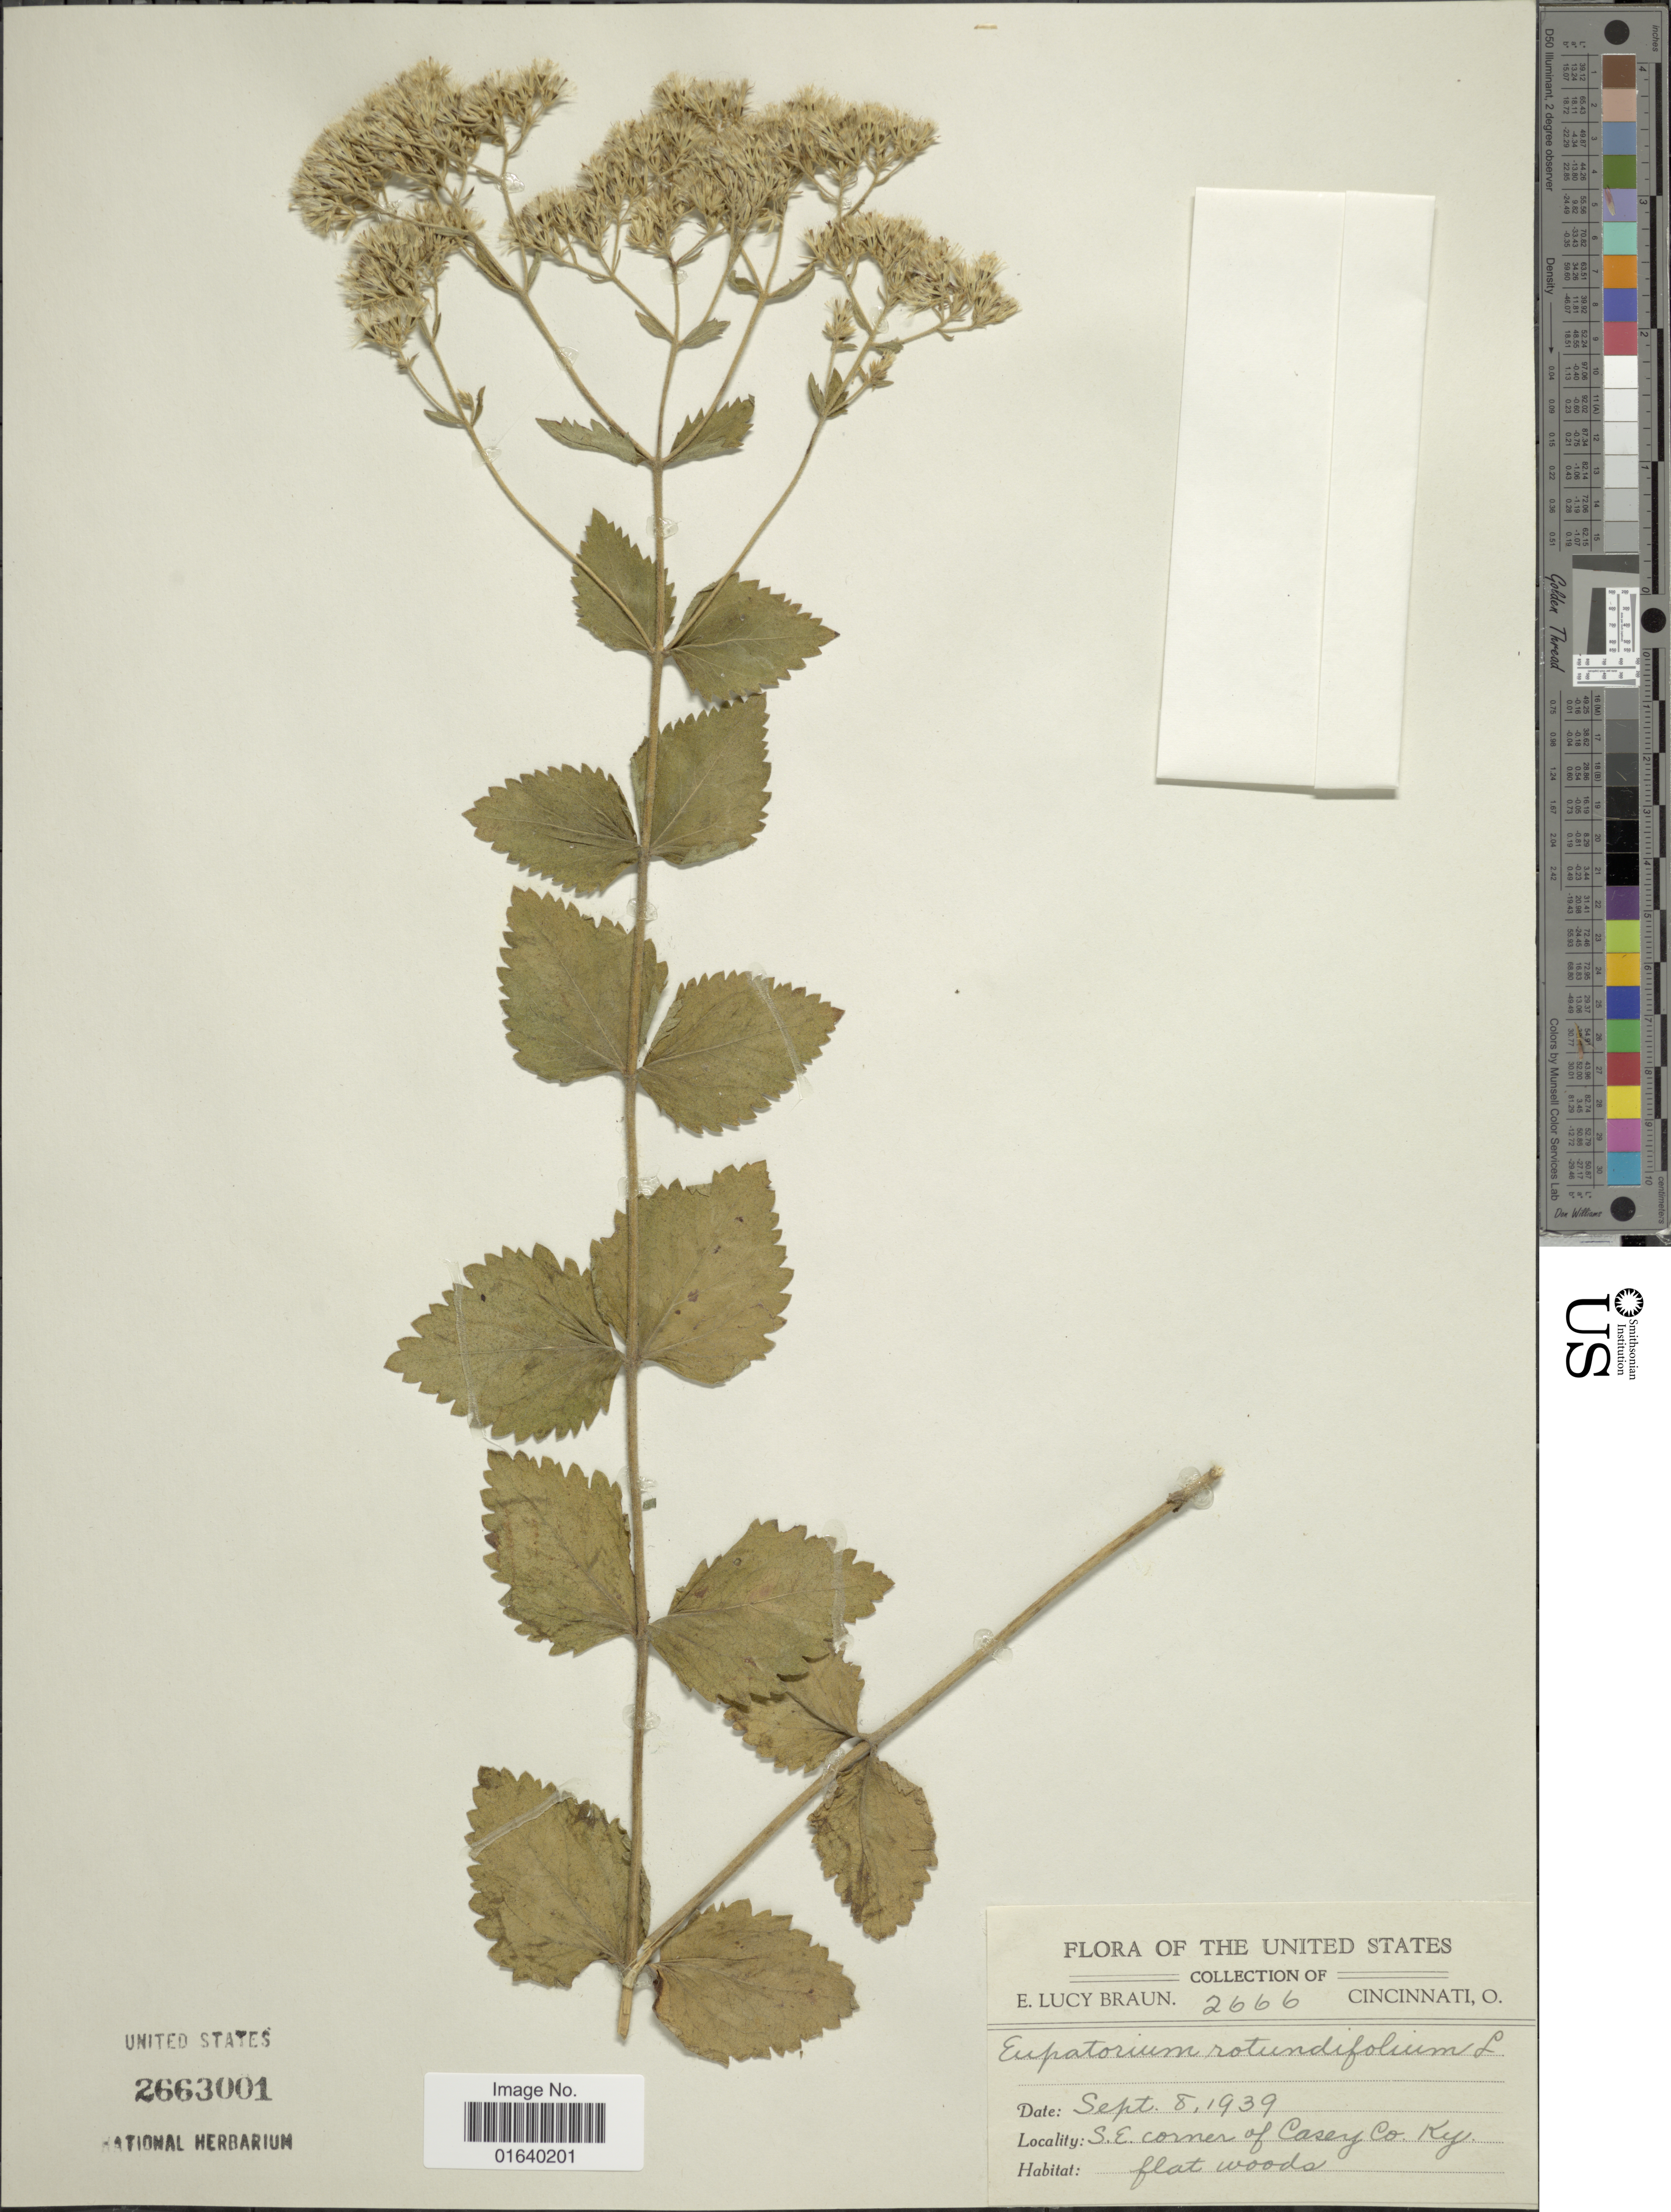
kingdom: Plantae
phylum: Tracheophyta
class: Magnoliopsida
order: Asterales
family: Asteraceae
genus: Eupatorium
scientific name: Eupatorium rotundifolium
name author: L.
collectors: E. L. Braun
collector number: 2666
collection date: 1939-09-08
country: United States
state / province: Kentucky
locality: S. E. corner of casey Co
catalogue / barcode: US 2663001